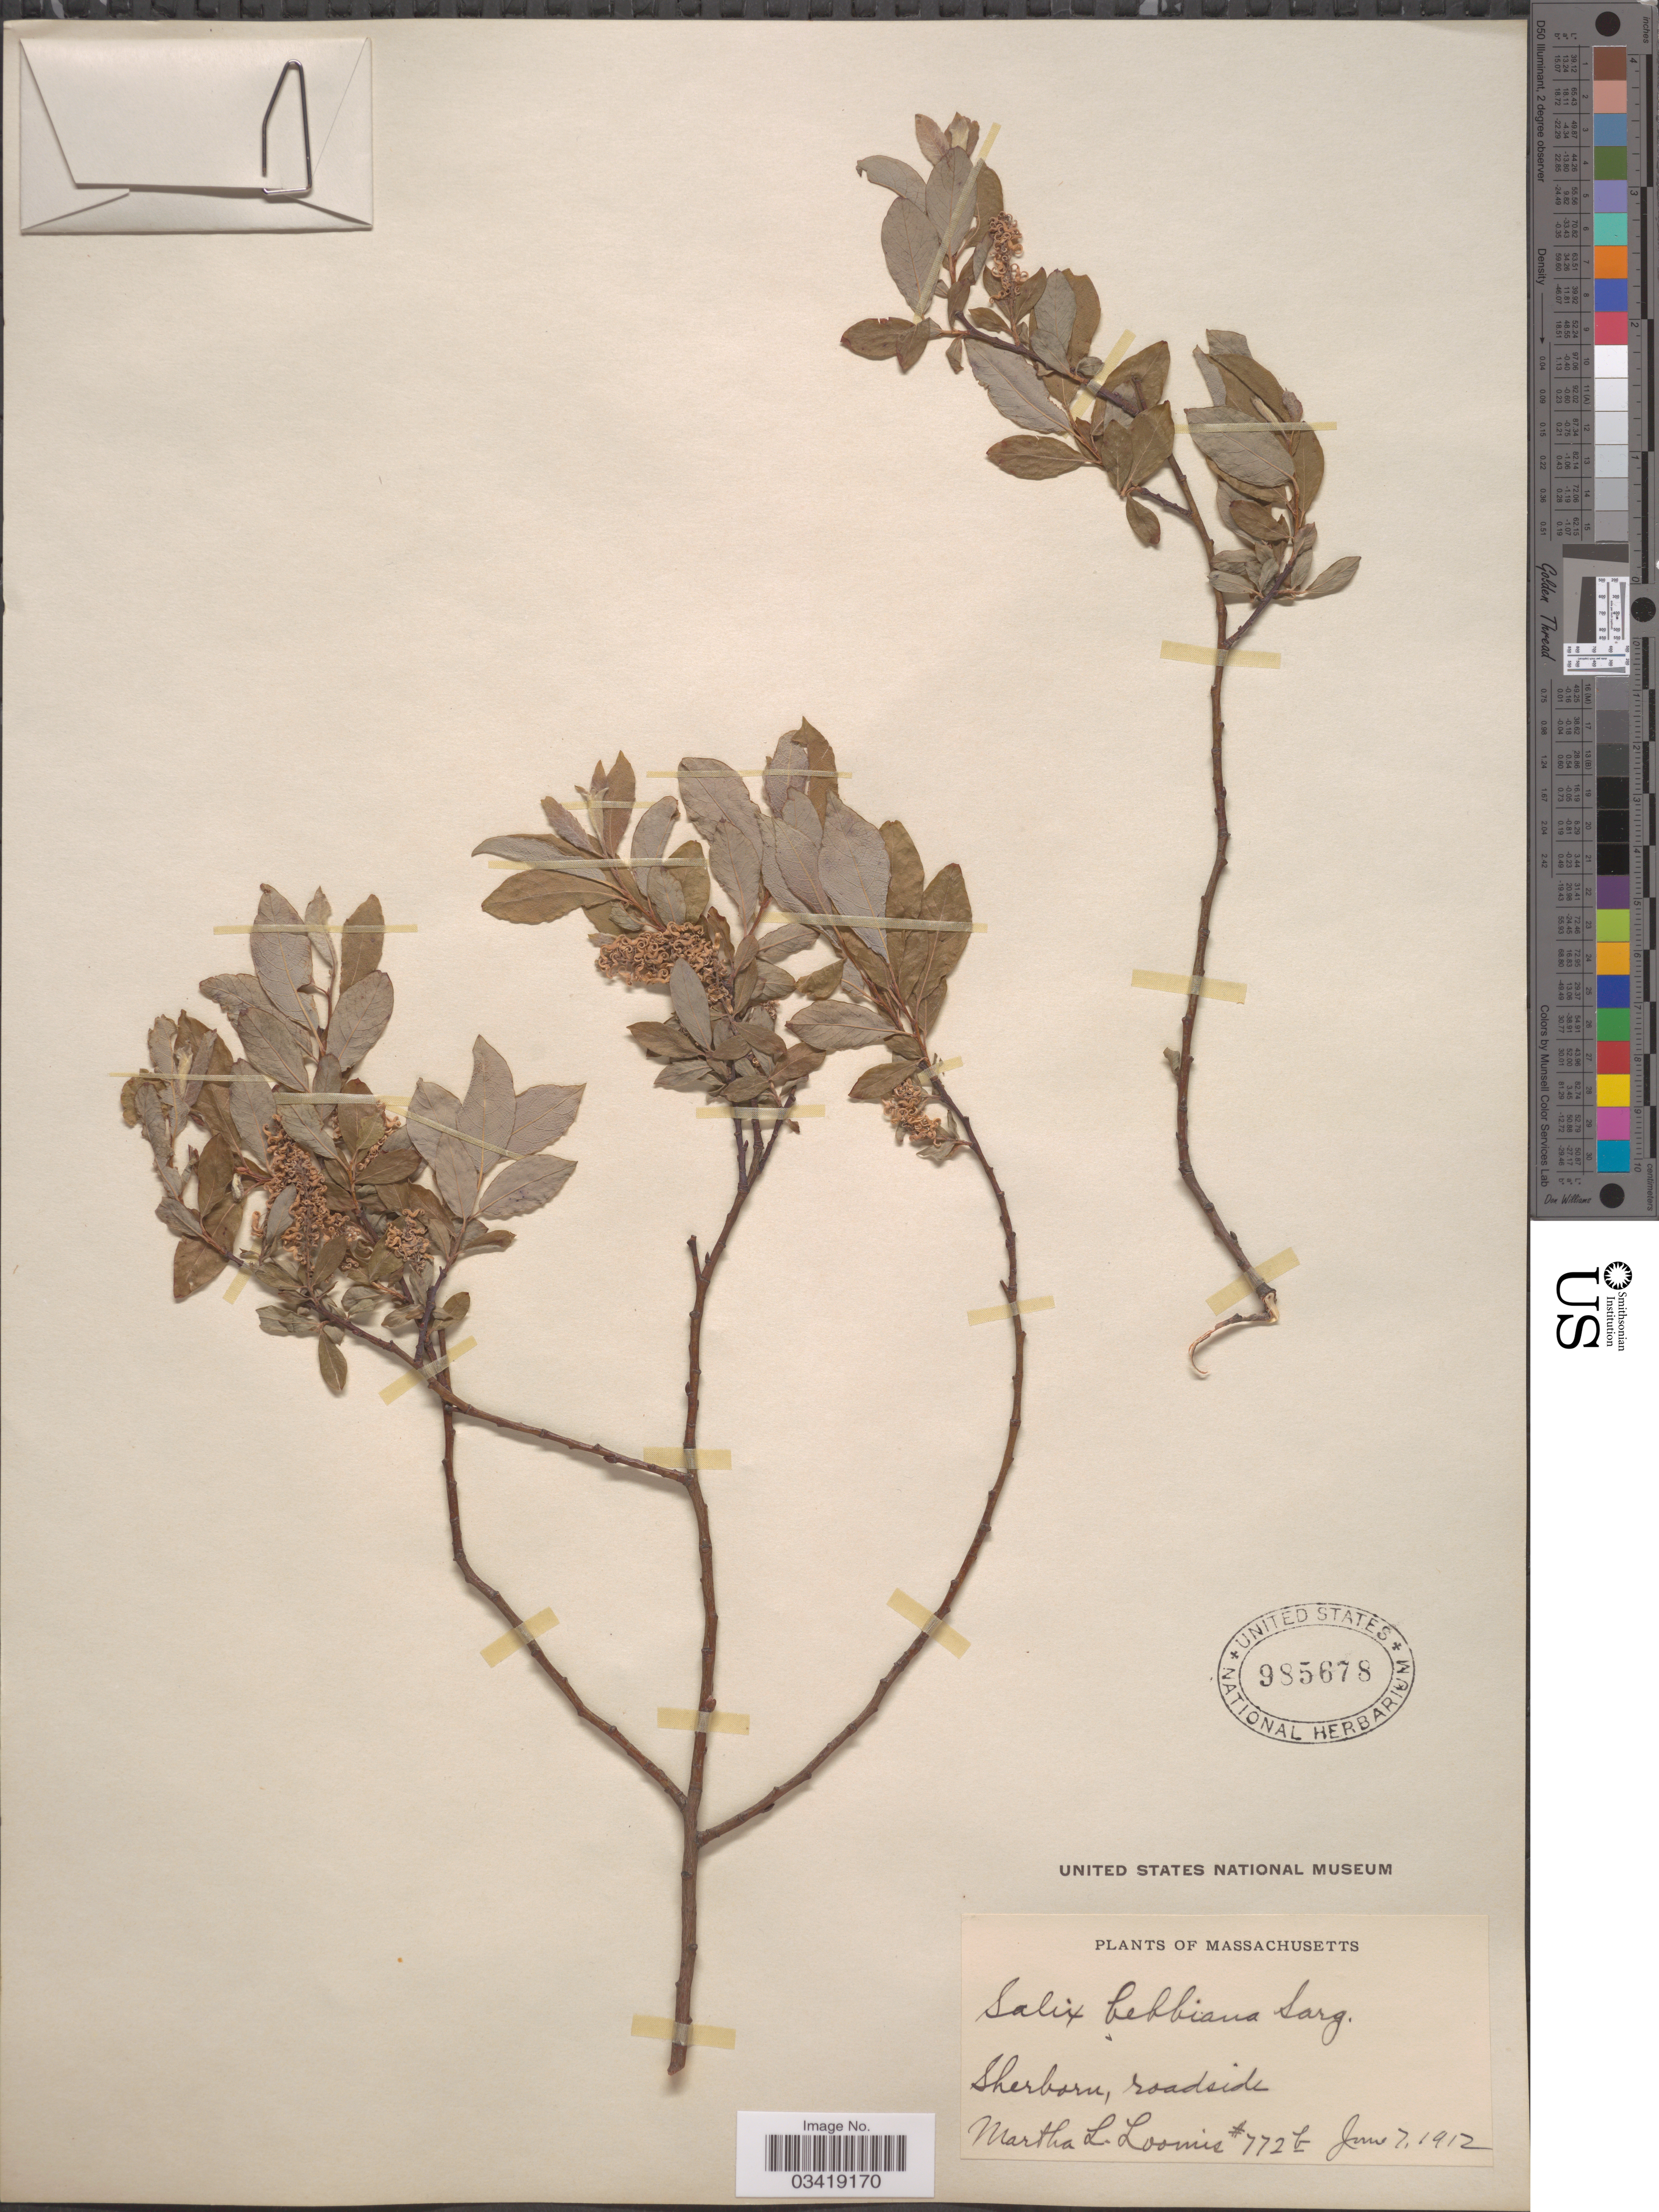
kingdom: Plantae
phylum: Tracheophyta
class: Magnoliopsida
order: Malpighiales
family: Salicaceae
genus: Salix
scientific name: Salix bebbiana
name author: Sarg.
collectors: M. L. Loomis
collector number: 772b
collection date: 1912-06-07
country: United States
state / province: Massachusetts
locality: Sherborn, roadside.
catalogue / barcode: US 985678